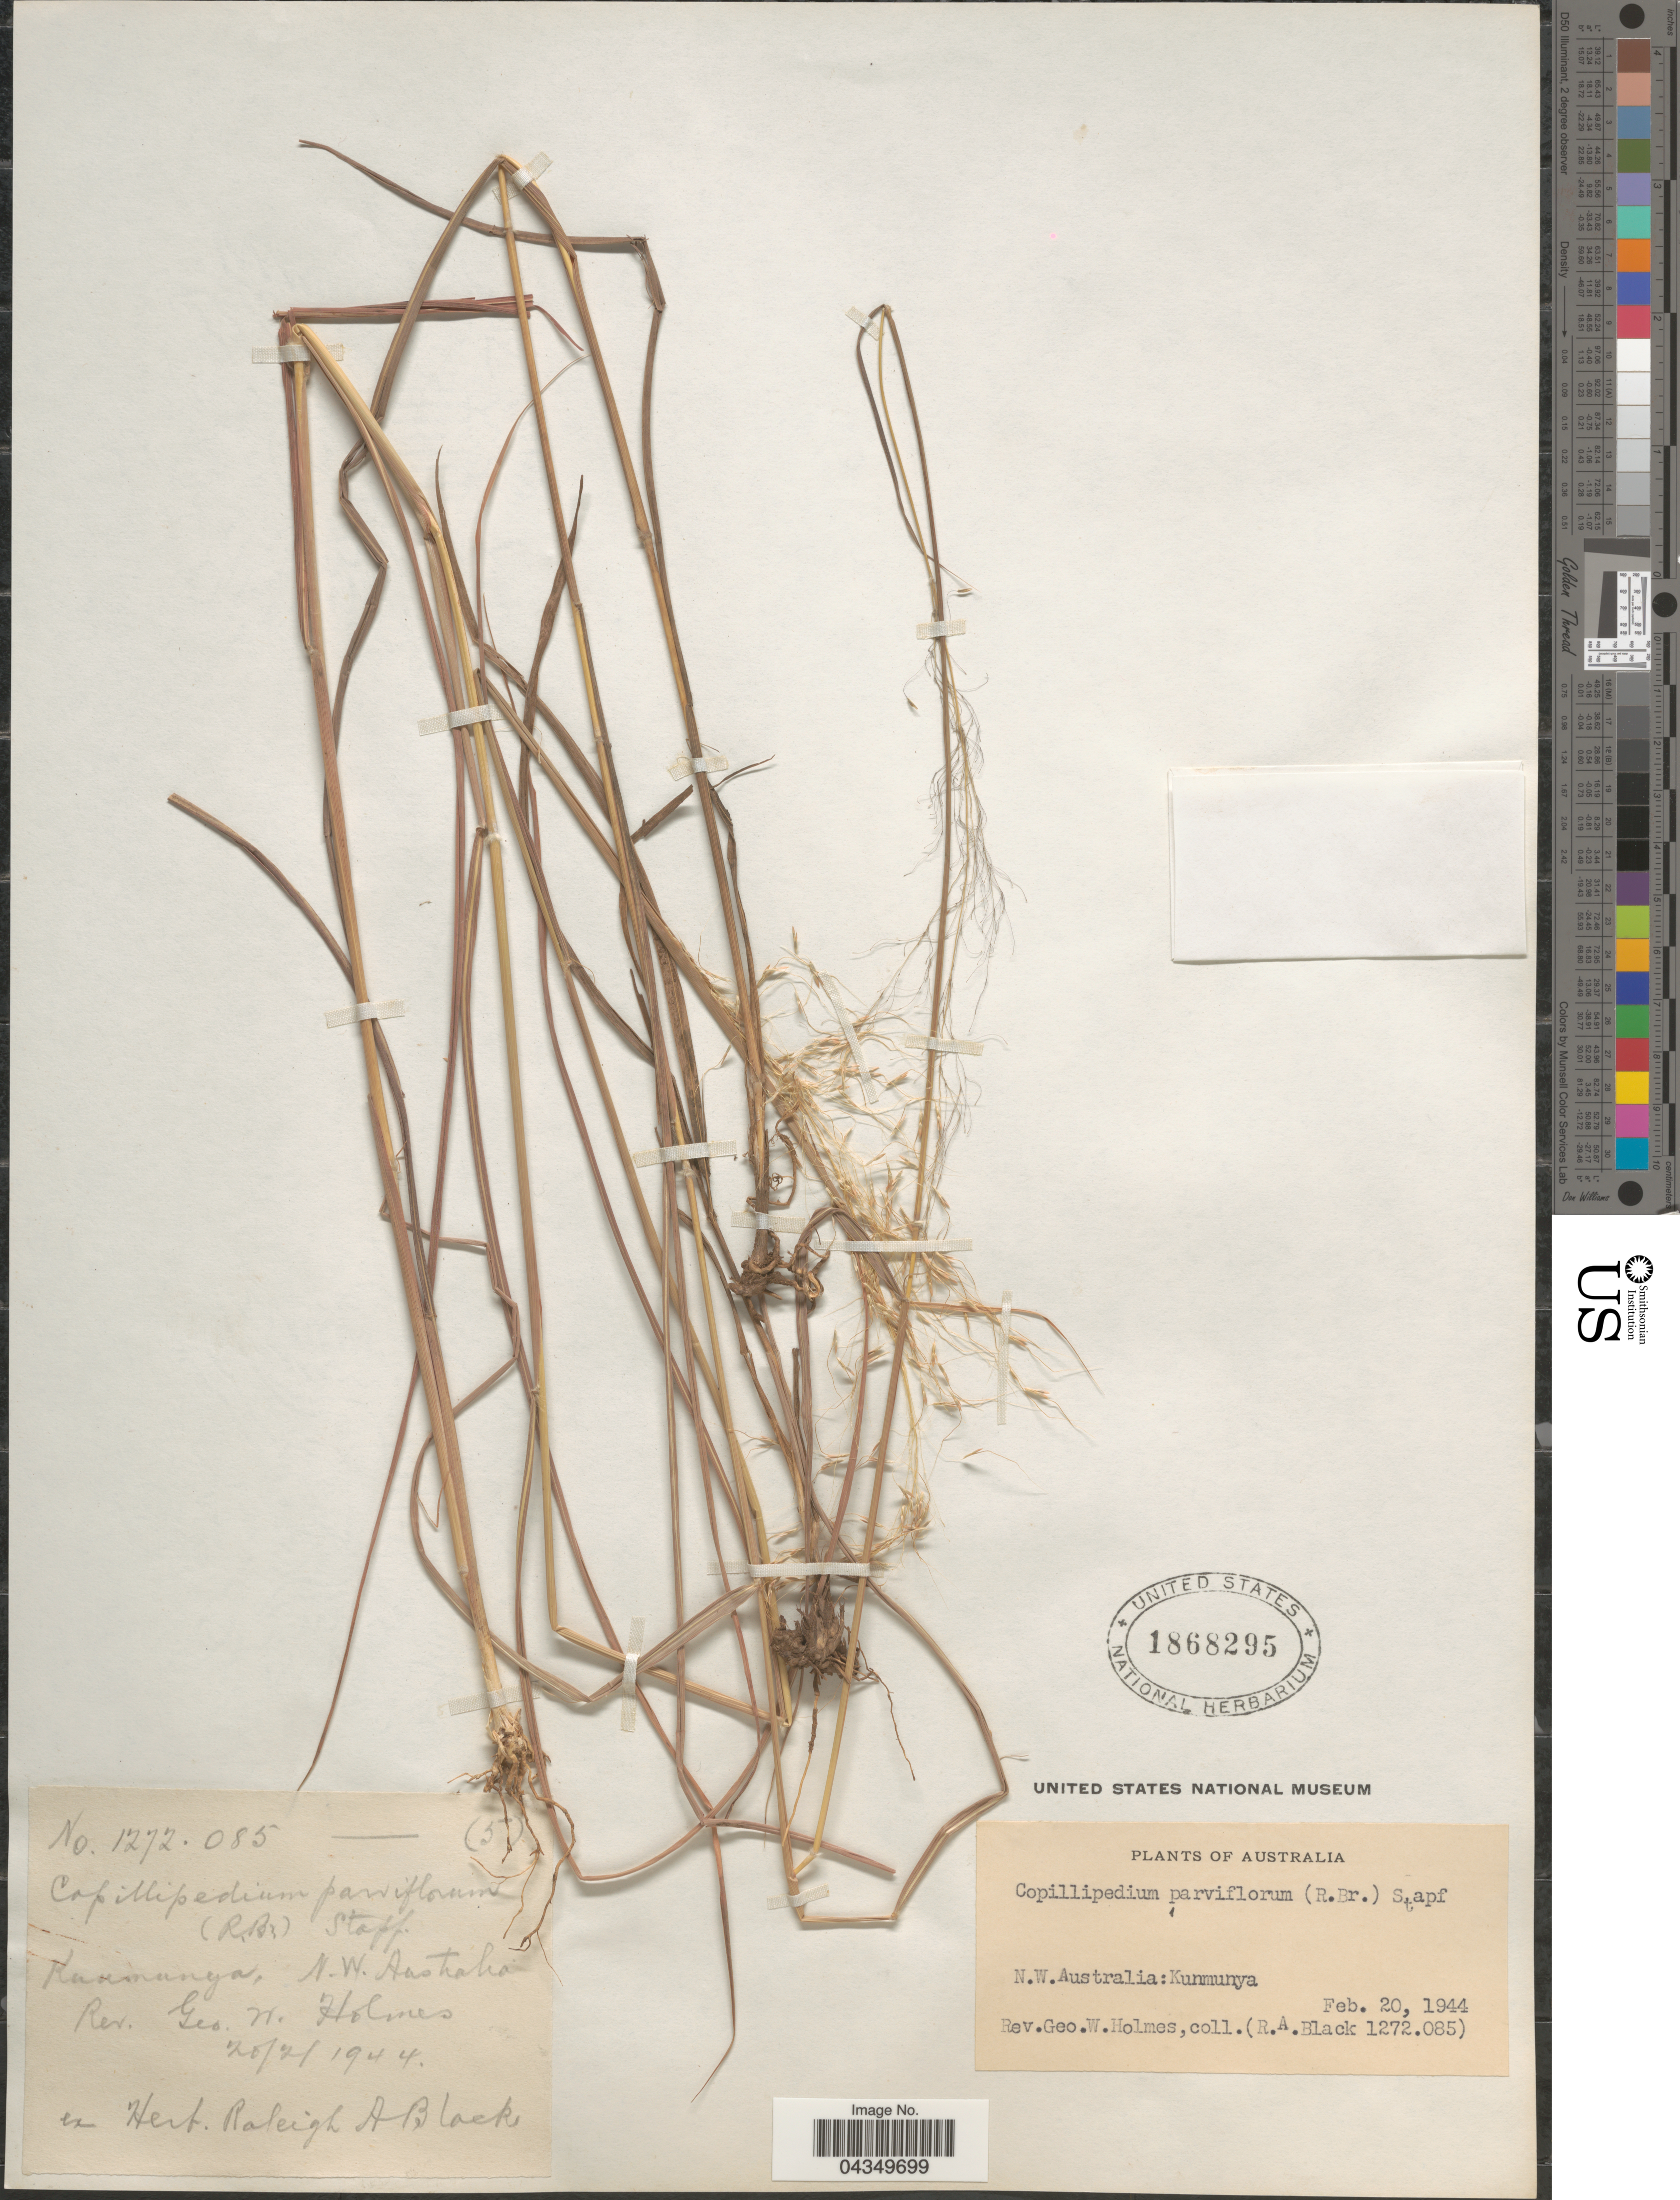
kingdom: Plantae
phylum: Tracheophyta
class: Liliopsida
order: Poales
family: Poaceae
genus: Capillipedium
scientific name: Capillipedium parviflorum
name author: (R. Br.) Stapf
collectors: G. Holmes & R. A. Black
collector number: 1272085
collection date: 1944-02-20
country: Australia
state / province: Western Australia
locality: N.W. Australia: Kunmunya.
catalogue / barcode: US 1868295